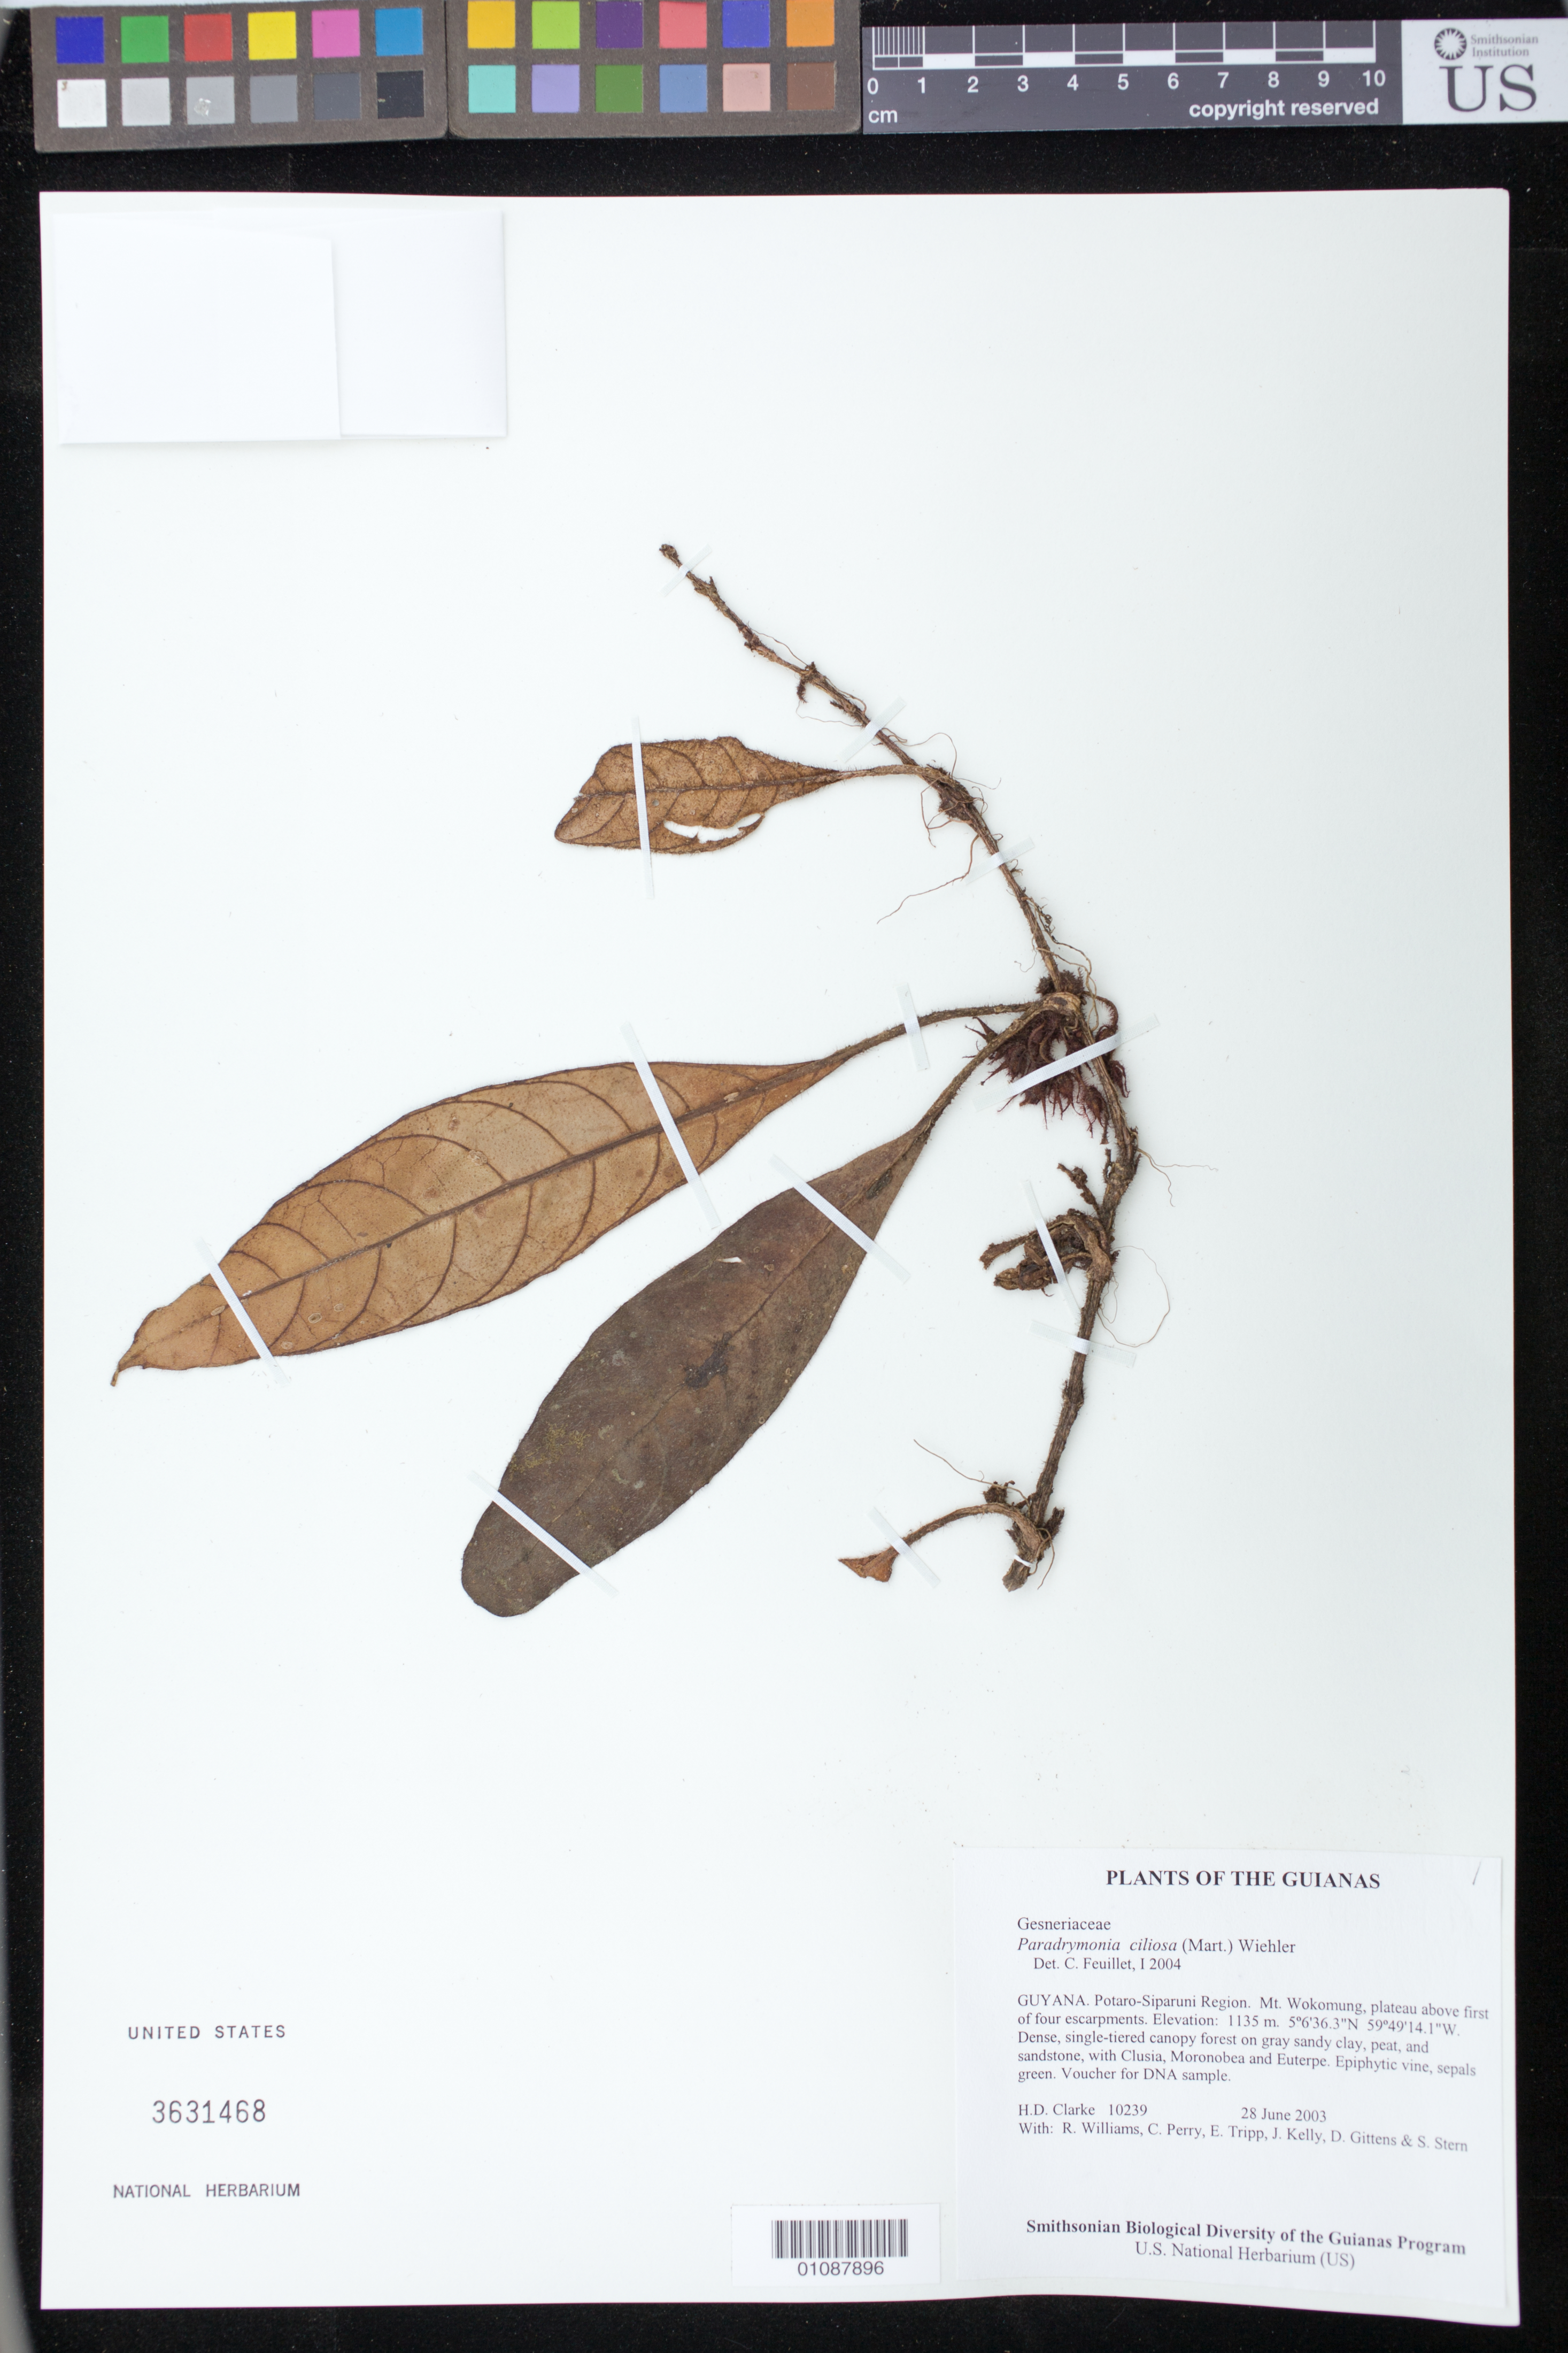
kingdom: Plantae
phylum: Tracheophyta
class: Magnoliopsida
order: Lamiales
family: Gesneriaceae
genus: Paradrymonia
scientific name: Paradrymonia ciliosa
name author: (Mart.) Wiehler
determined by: Feuillet, C.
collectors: H. D. Clarke & et al.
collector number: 10239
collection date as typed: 28 Jun 2003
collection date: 2003-06-28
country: Guyana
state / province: Potaro-Siparuni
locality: Potaro-Siparuni Region. Mt. Wokomung, plateau above first of four escarpments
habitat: Dense, single-tiered canopy forest on gray sandy clay, peat, and sandstone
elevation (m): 1135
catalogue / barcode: US 3631468